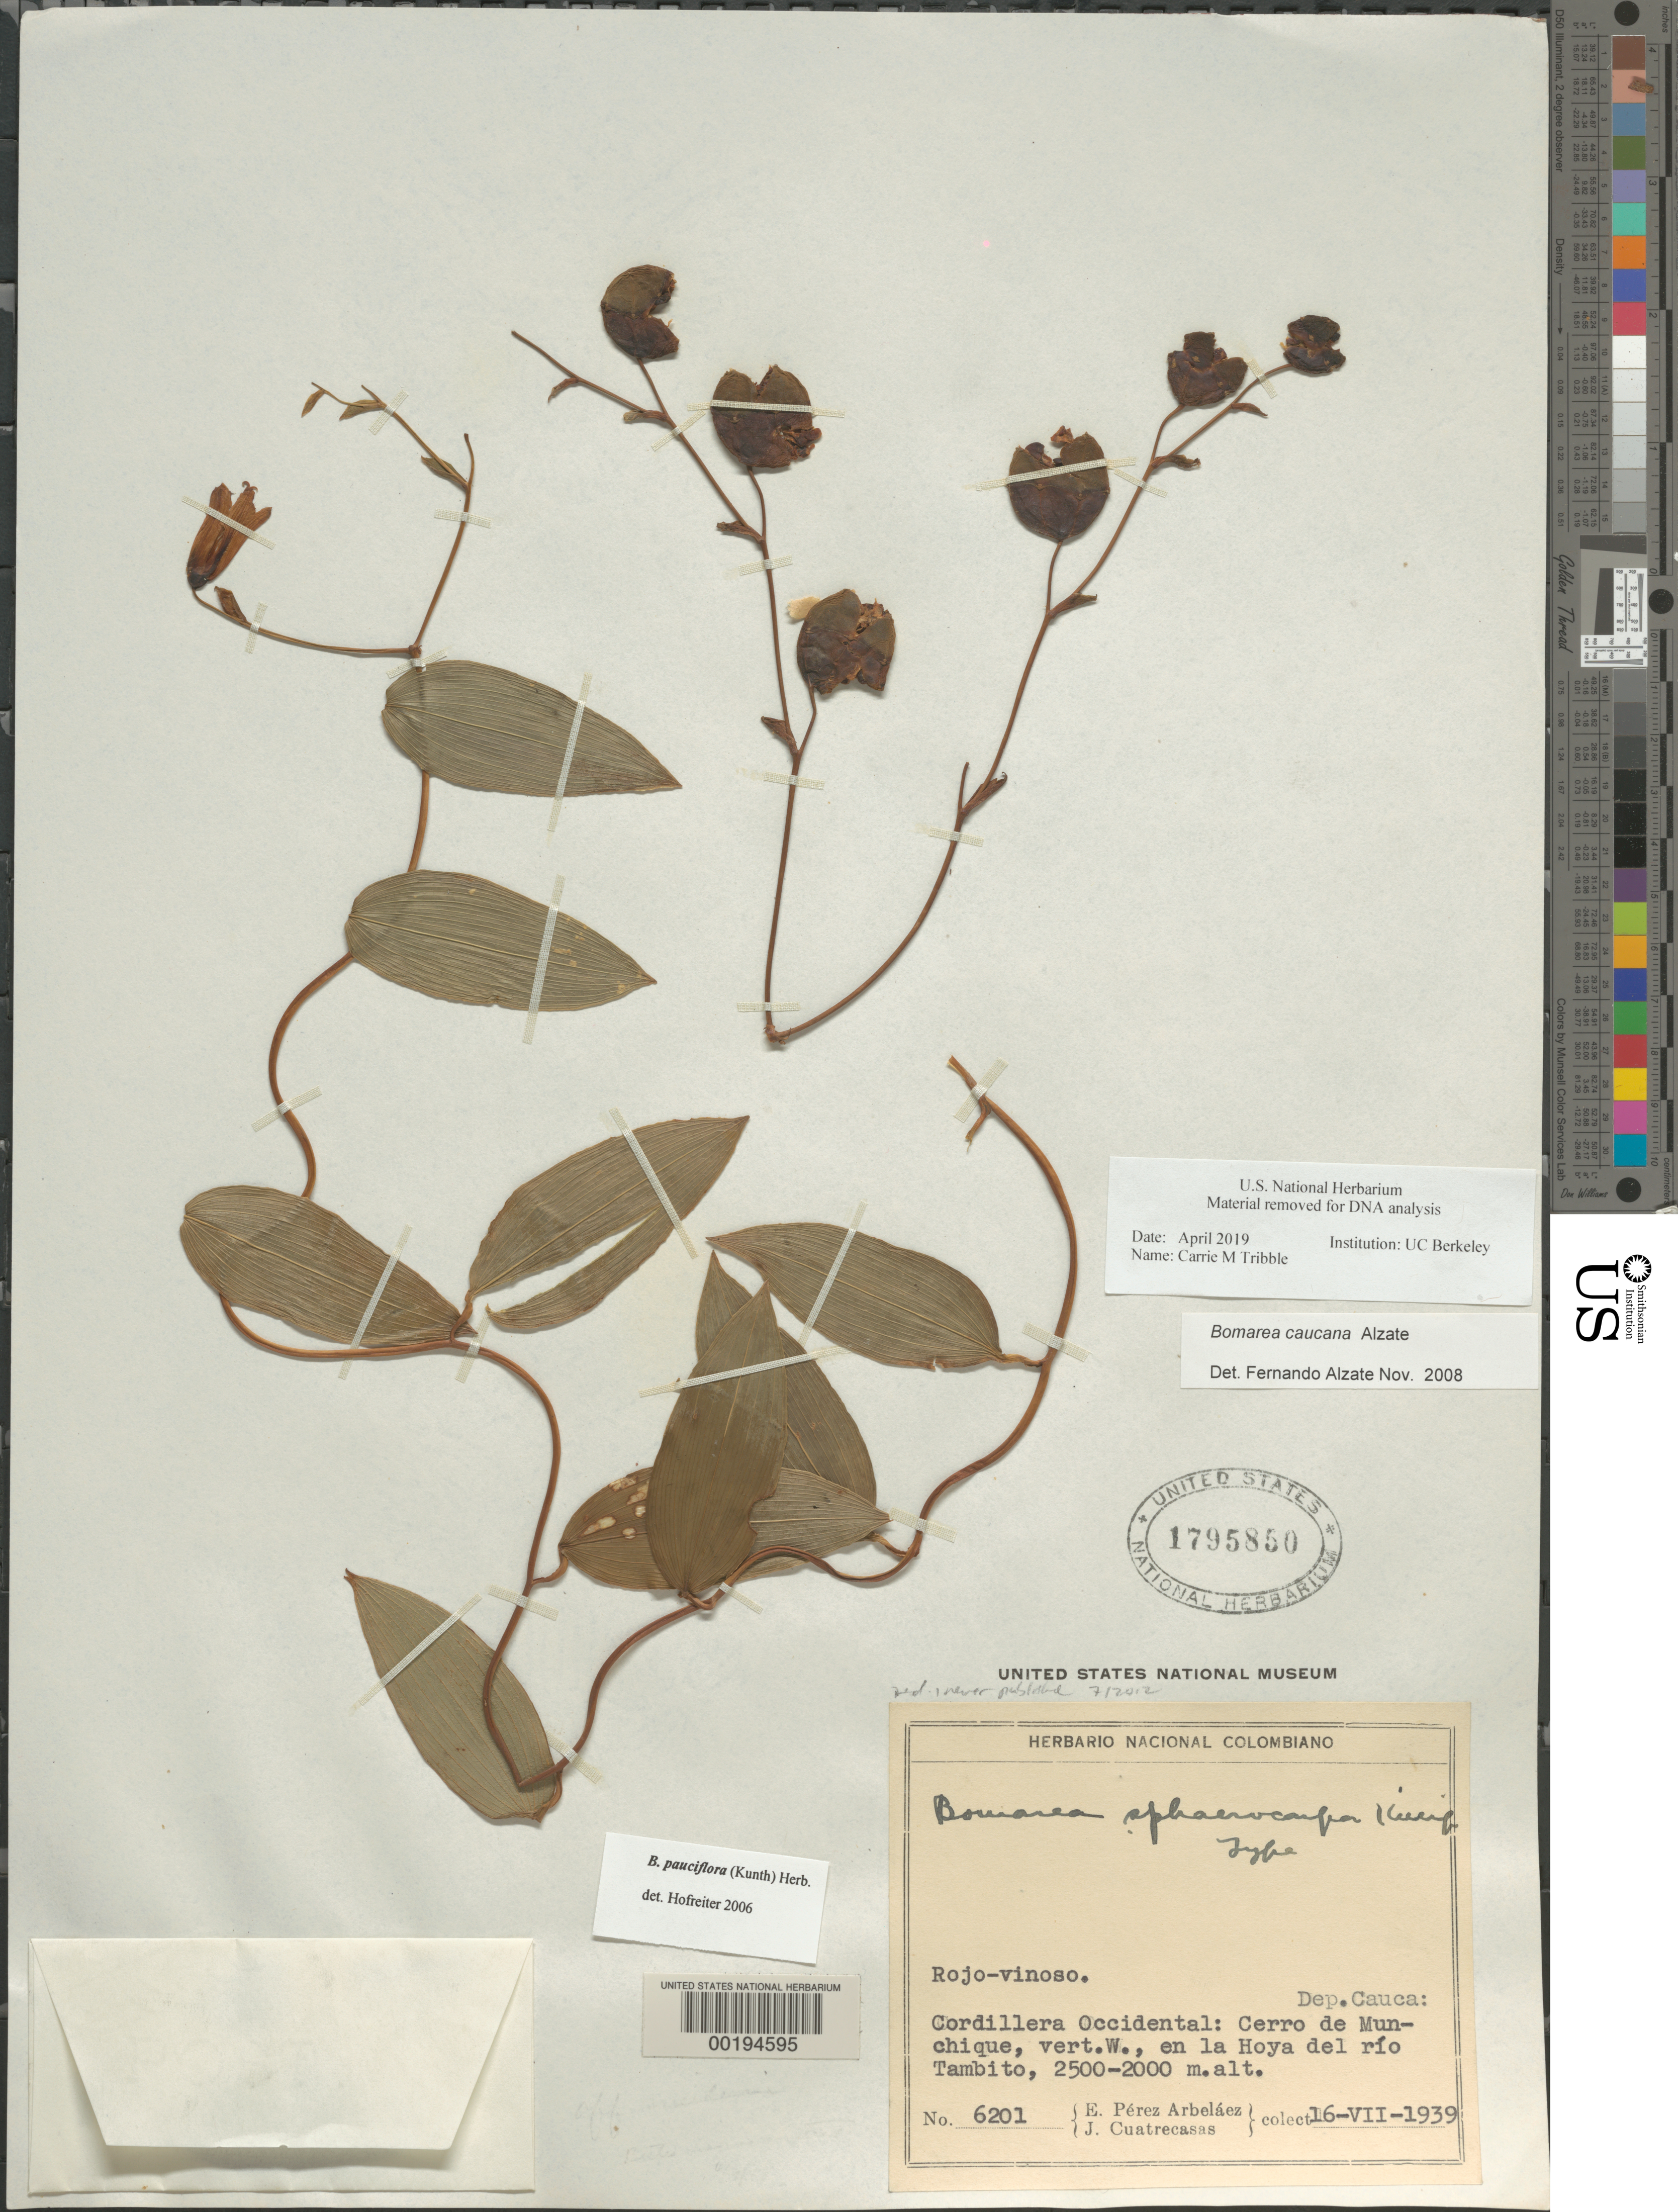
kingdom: Plantae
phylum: Tracheophyta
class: Liliopsida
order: Liliales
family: Alstroemeriaceae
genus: Bomarea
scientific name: Bomarea caucana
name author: Alzate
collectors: E. Pérez Arbeláez & J. Cuatrecasas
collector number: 6201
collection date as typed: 16 Jul 1939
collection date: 1939-07-16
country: Colombia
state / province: Cauca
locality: Cordillera Occidental: Cerro de Munchique, W slope of the Valley of Rio Tambito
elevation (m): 2000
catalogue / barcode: US 1795850